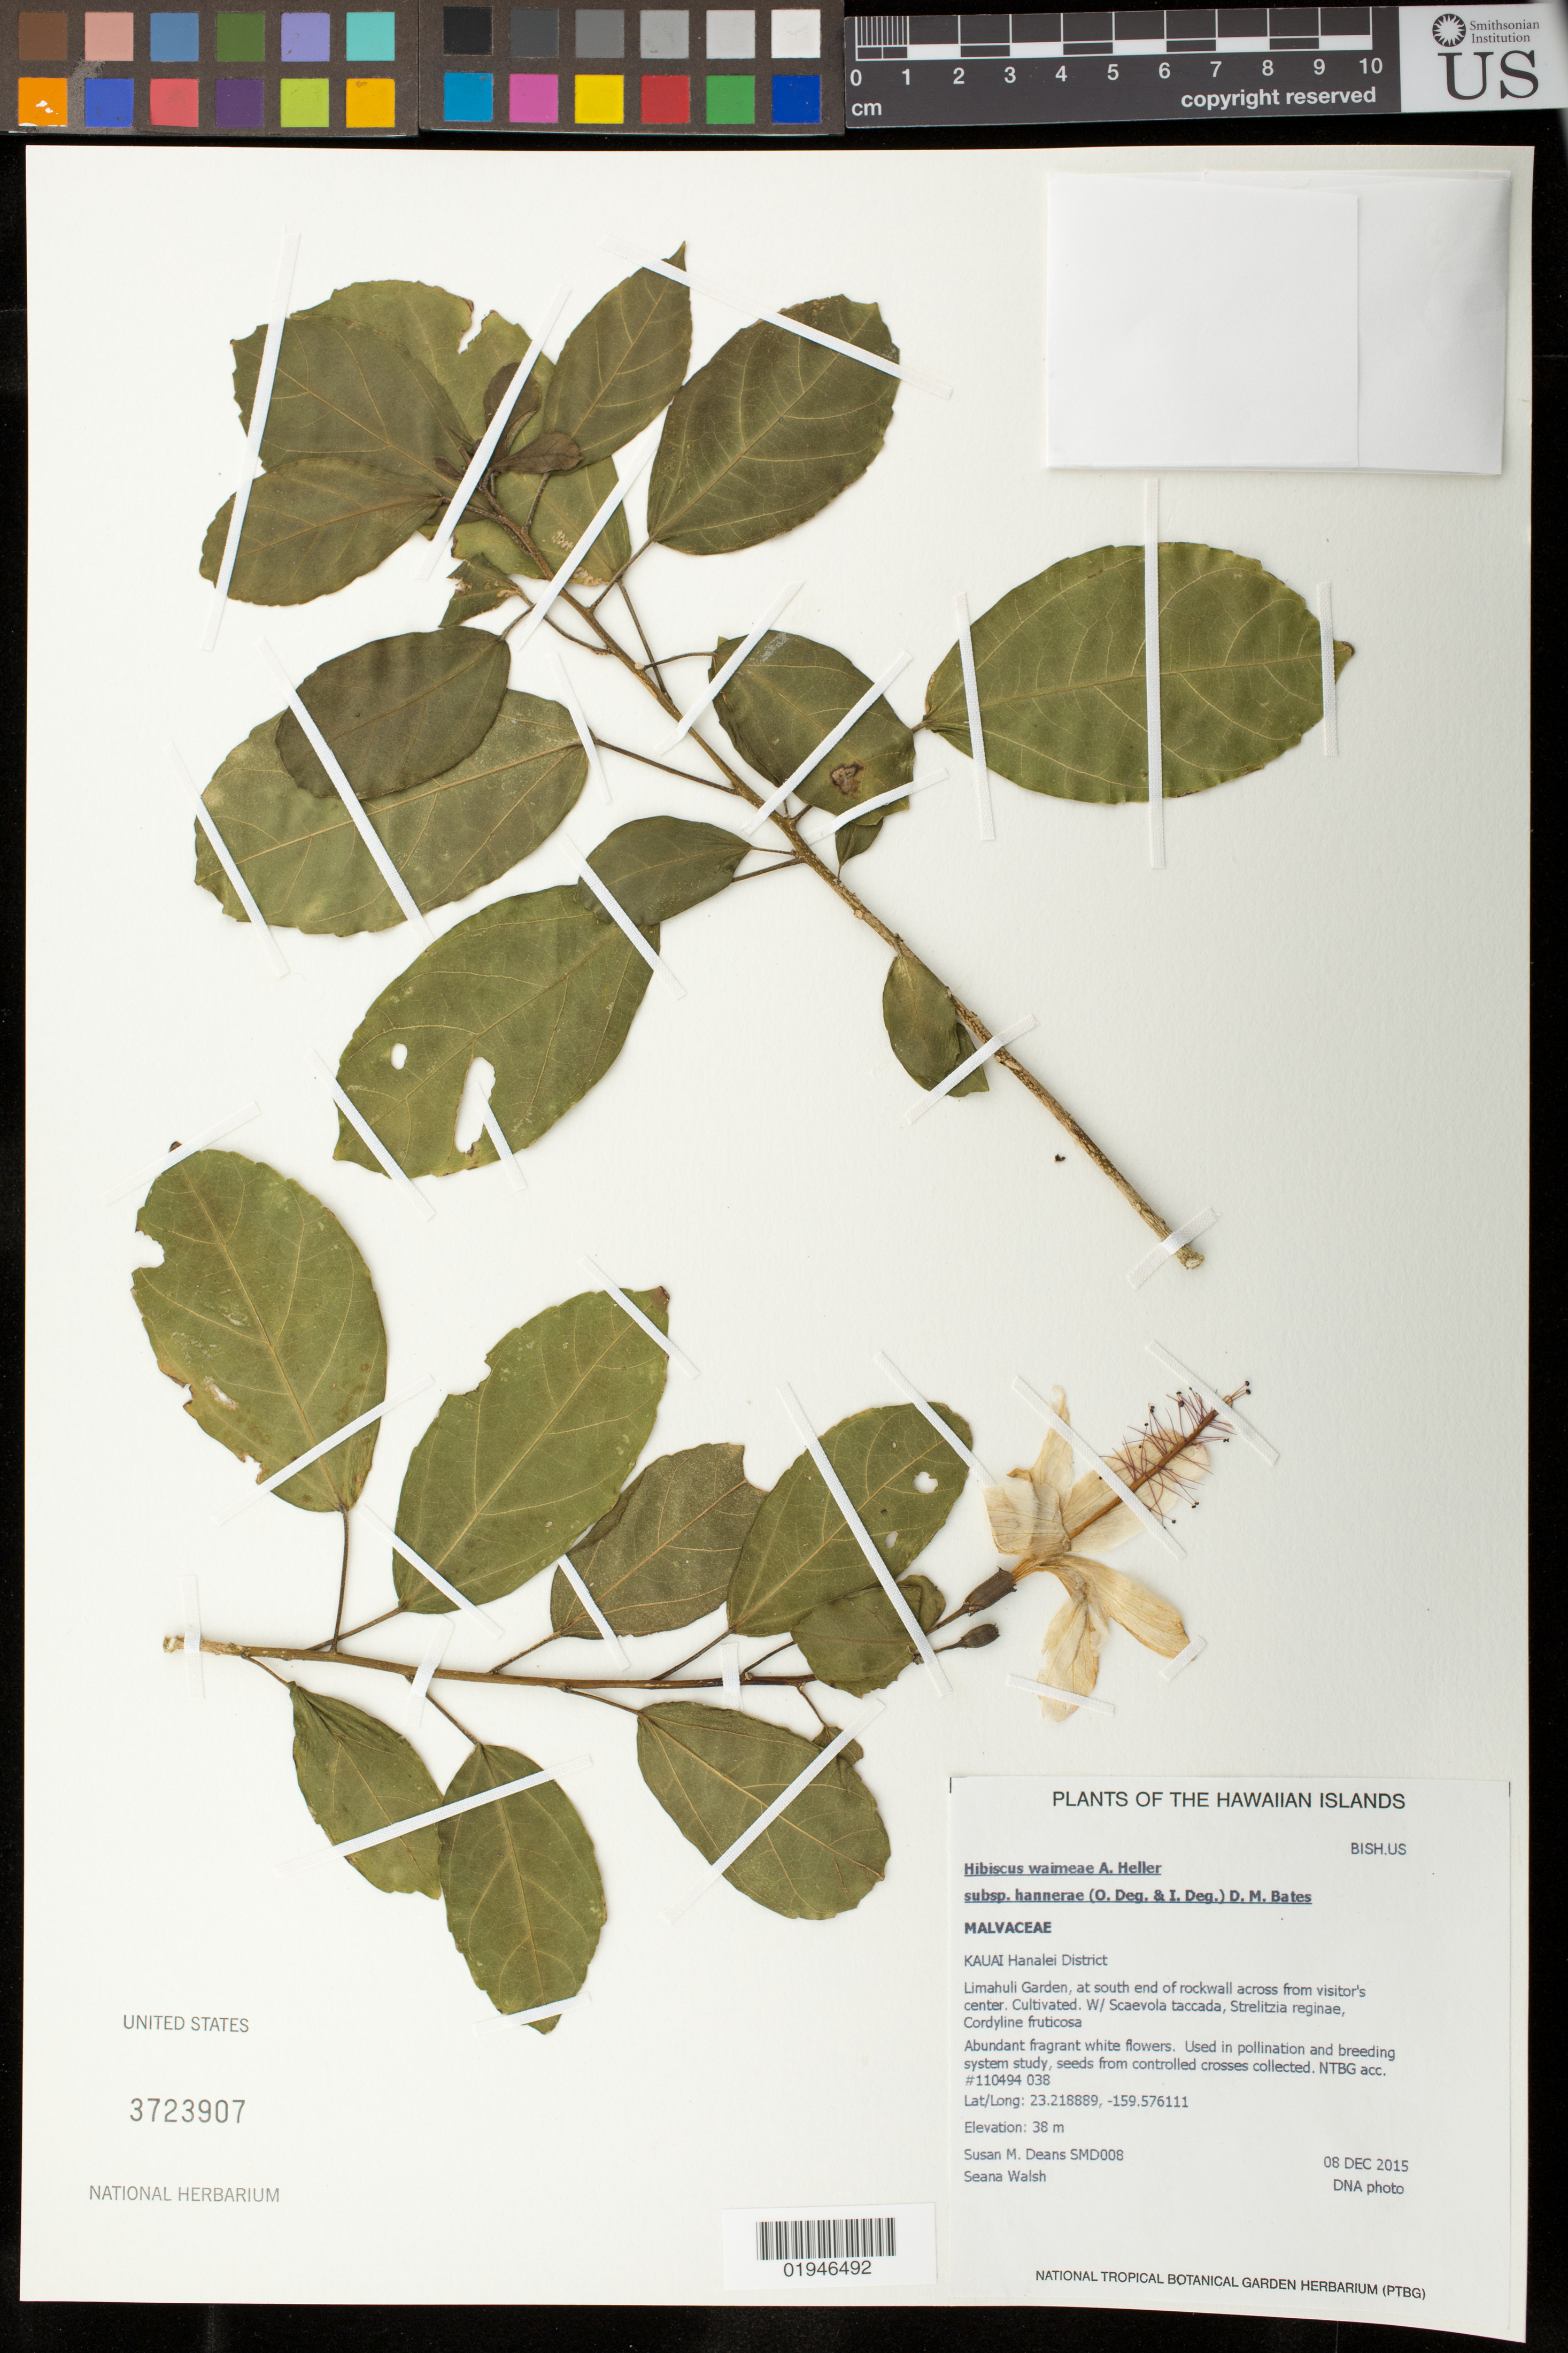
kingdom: Plantae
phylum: Tracheophyta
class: Magnoliopsida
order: Malvales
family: Malvaceae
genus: Hibiscus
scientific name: Hibiscus waimeae subsp. hannerae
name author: (O. Deg. & I. Deg.) D.M. Bates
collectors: S. Deans & S. Walsh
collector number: SMD008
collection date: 2015-12-08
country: United States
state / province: Hawaii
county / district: Kauai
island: Kaua'i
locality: Hanalei District, Limahuli Garden, at sourth end of rockwall across from visitor's center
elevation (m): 38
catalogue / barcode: US 3723907